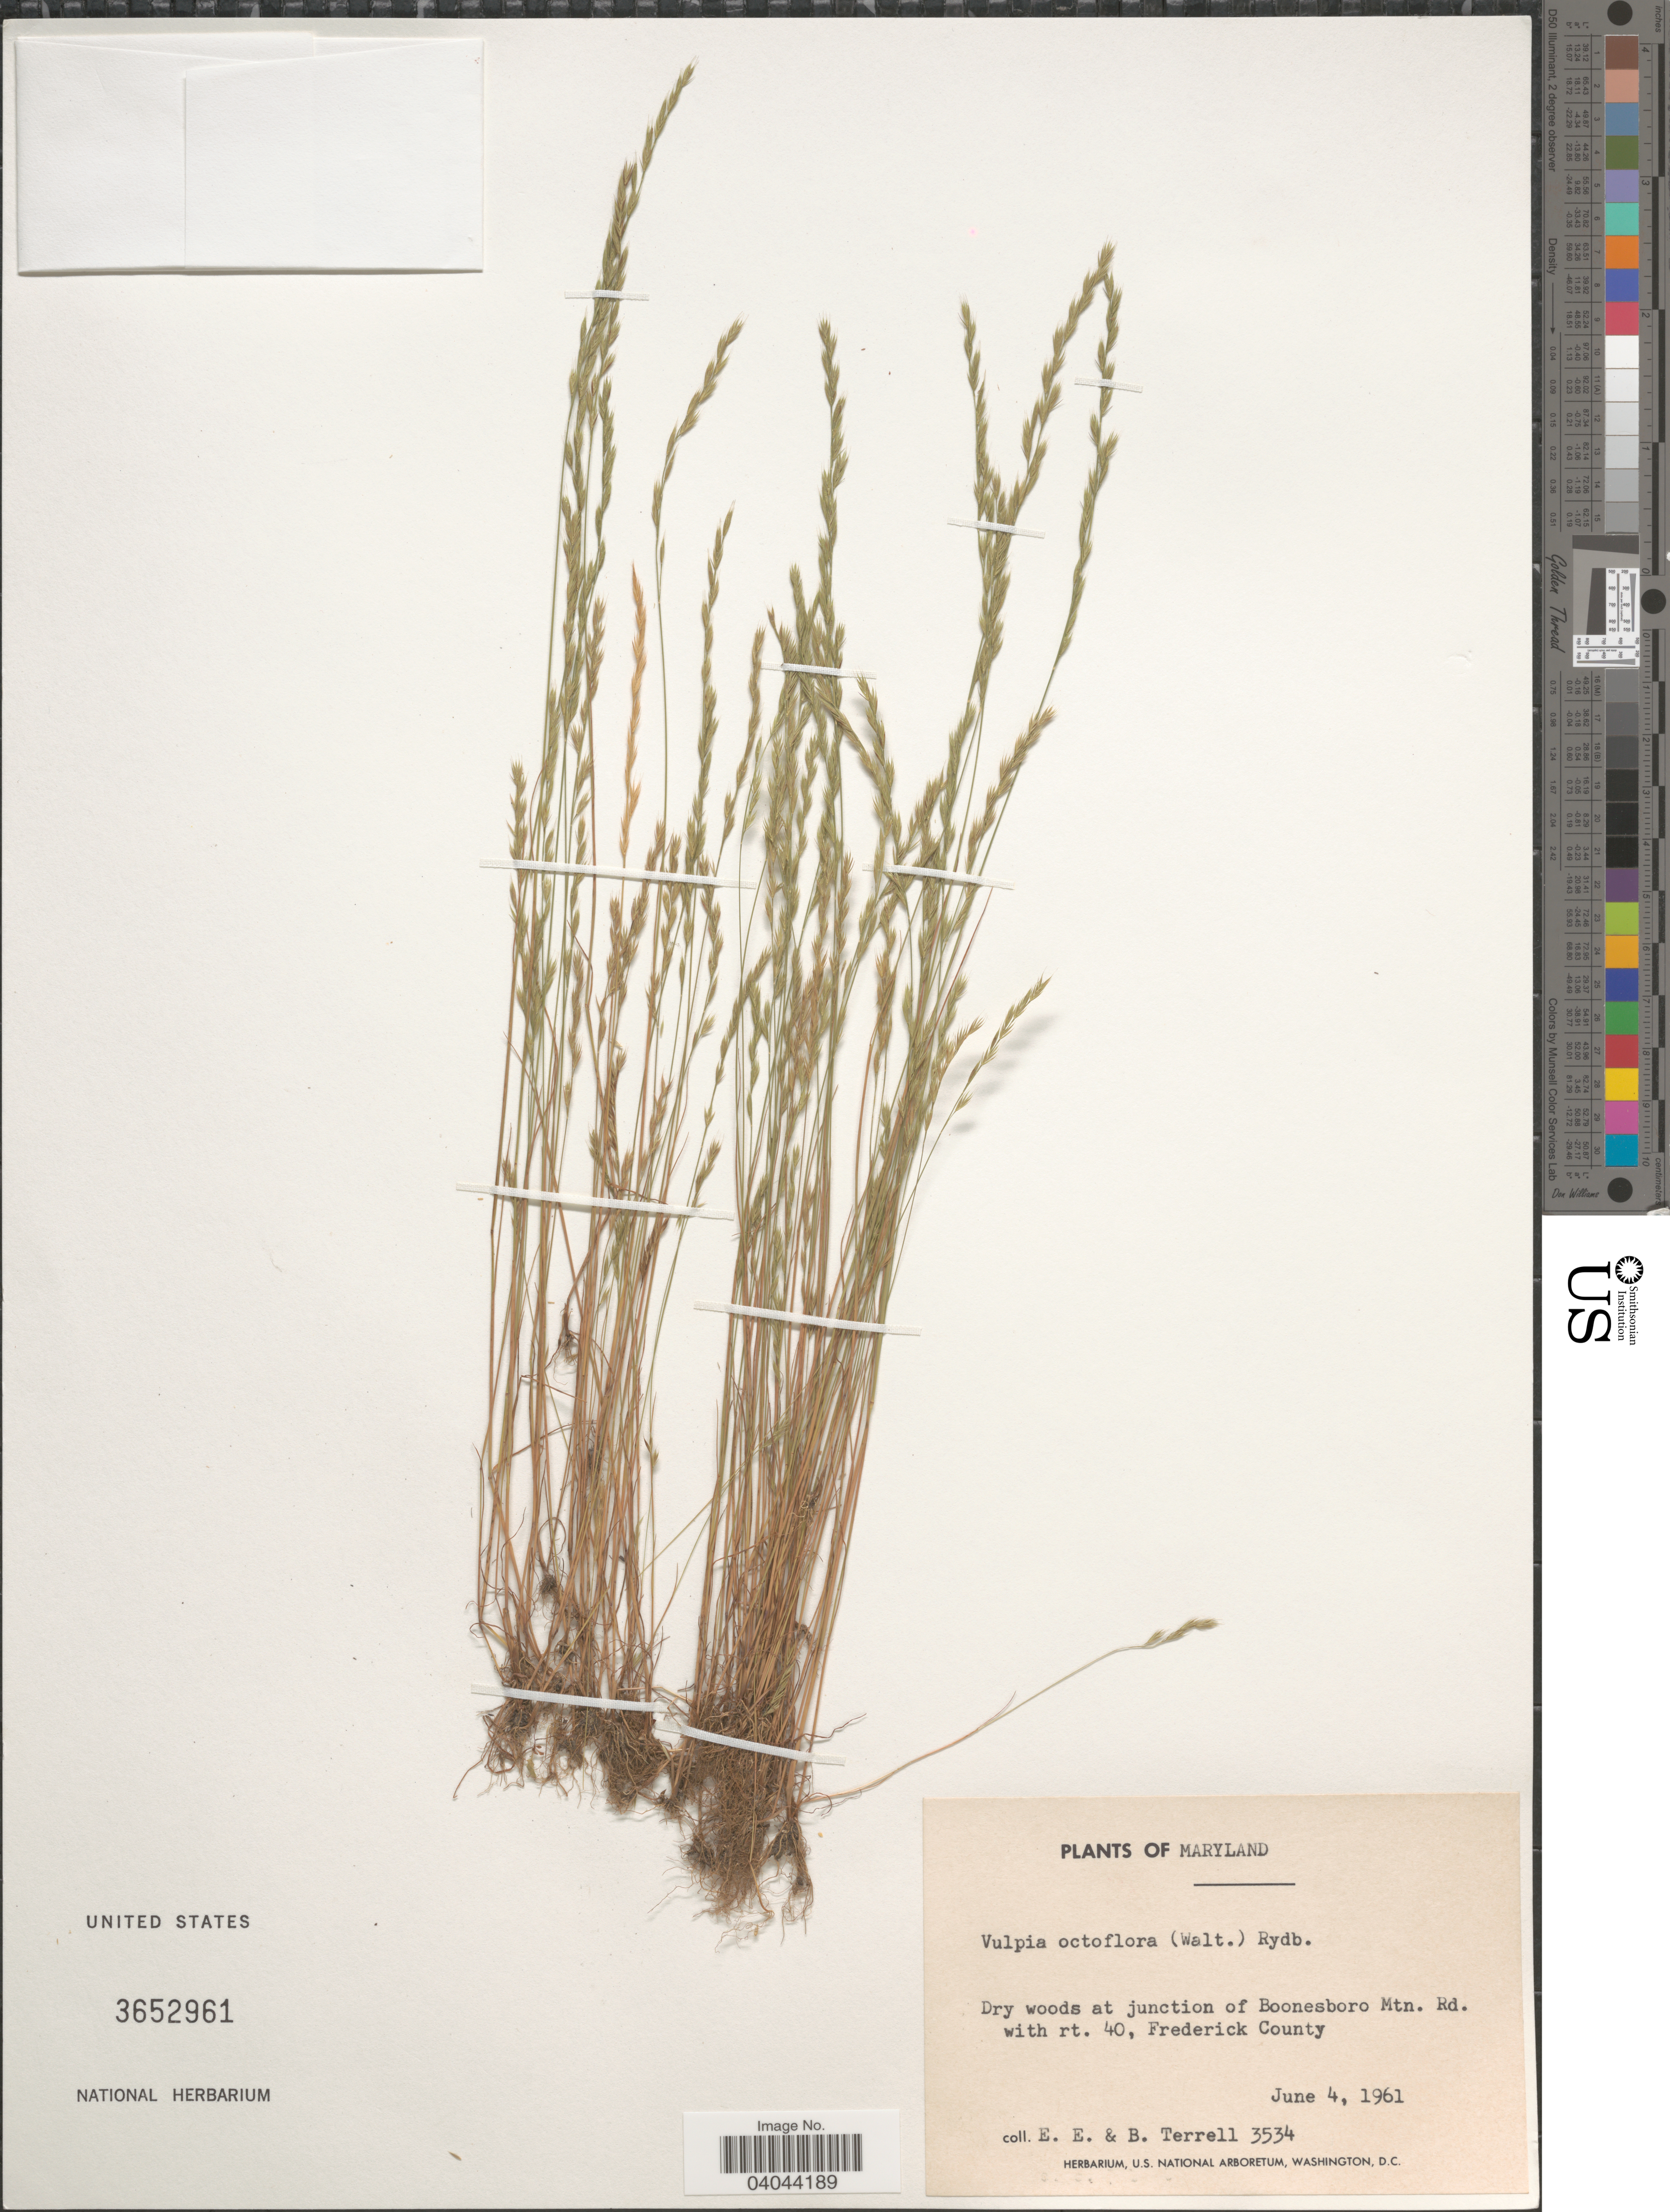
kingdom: Plantae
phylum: Tracheophyta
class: Liliopsida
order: Poales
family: Poaceae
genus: Festuca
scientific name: Festuca octoflora var. octoflora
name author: Walter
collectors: E. E. Terrell & B. Terrell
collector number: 3534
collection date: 1961-06-04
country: United States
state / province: Maryland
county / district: Frederick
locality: At junction of Boonesboro Mtn. Rd. with rt. 40, Frederick County.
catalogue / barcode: US 3652961